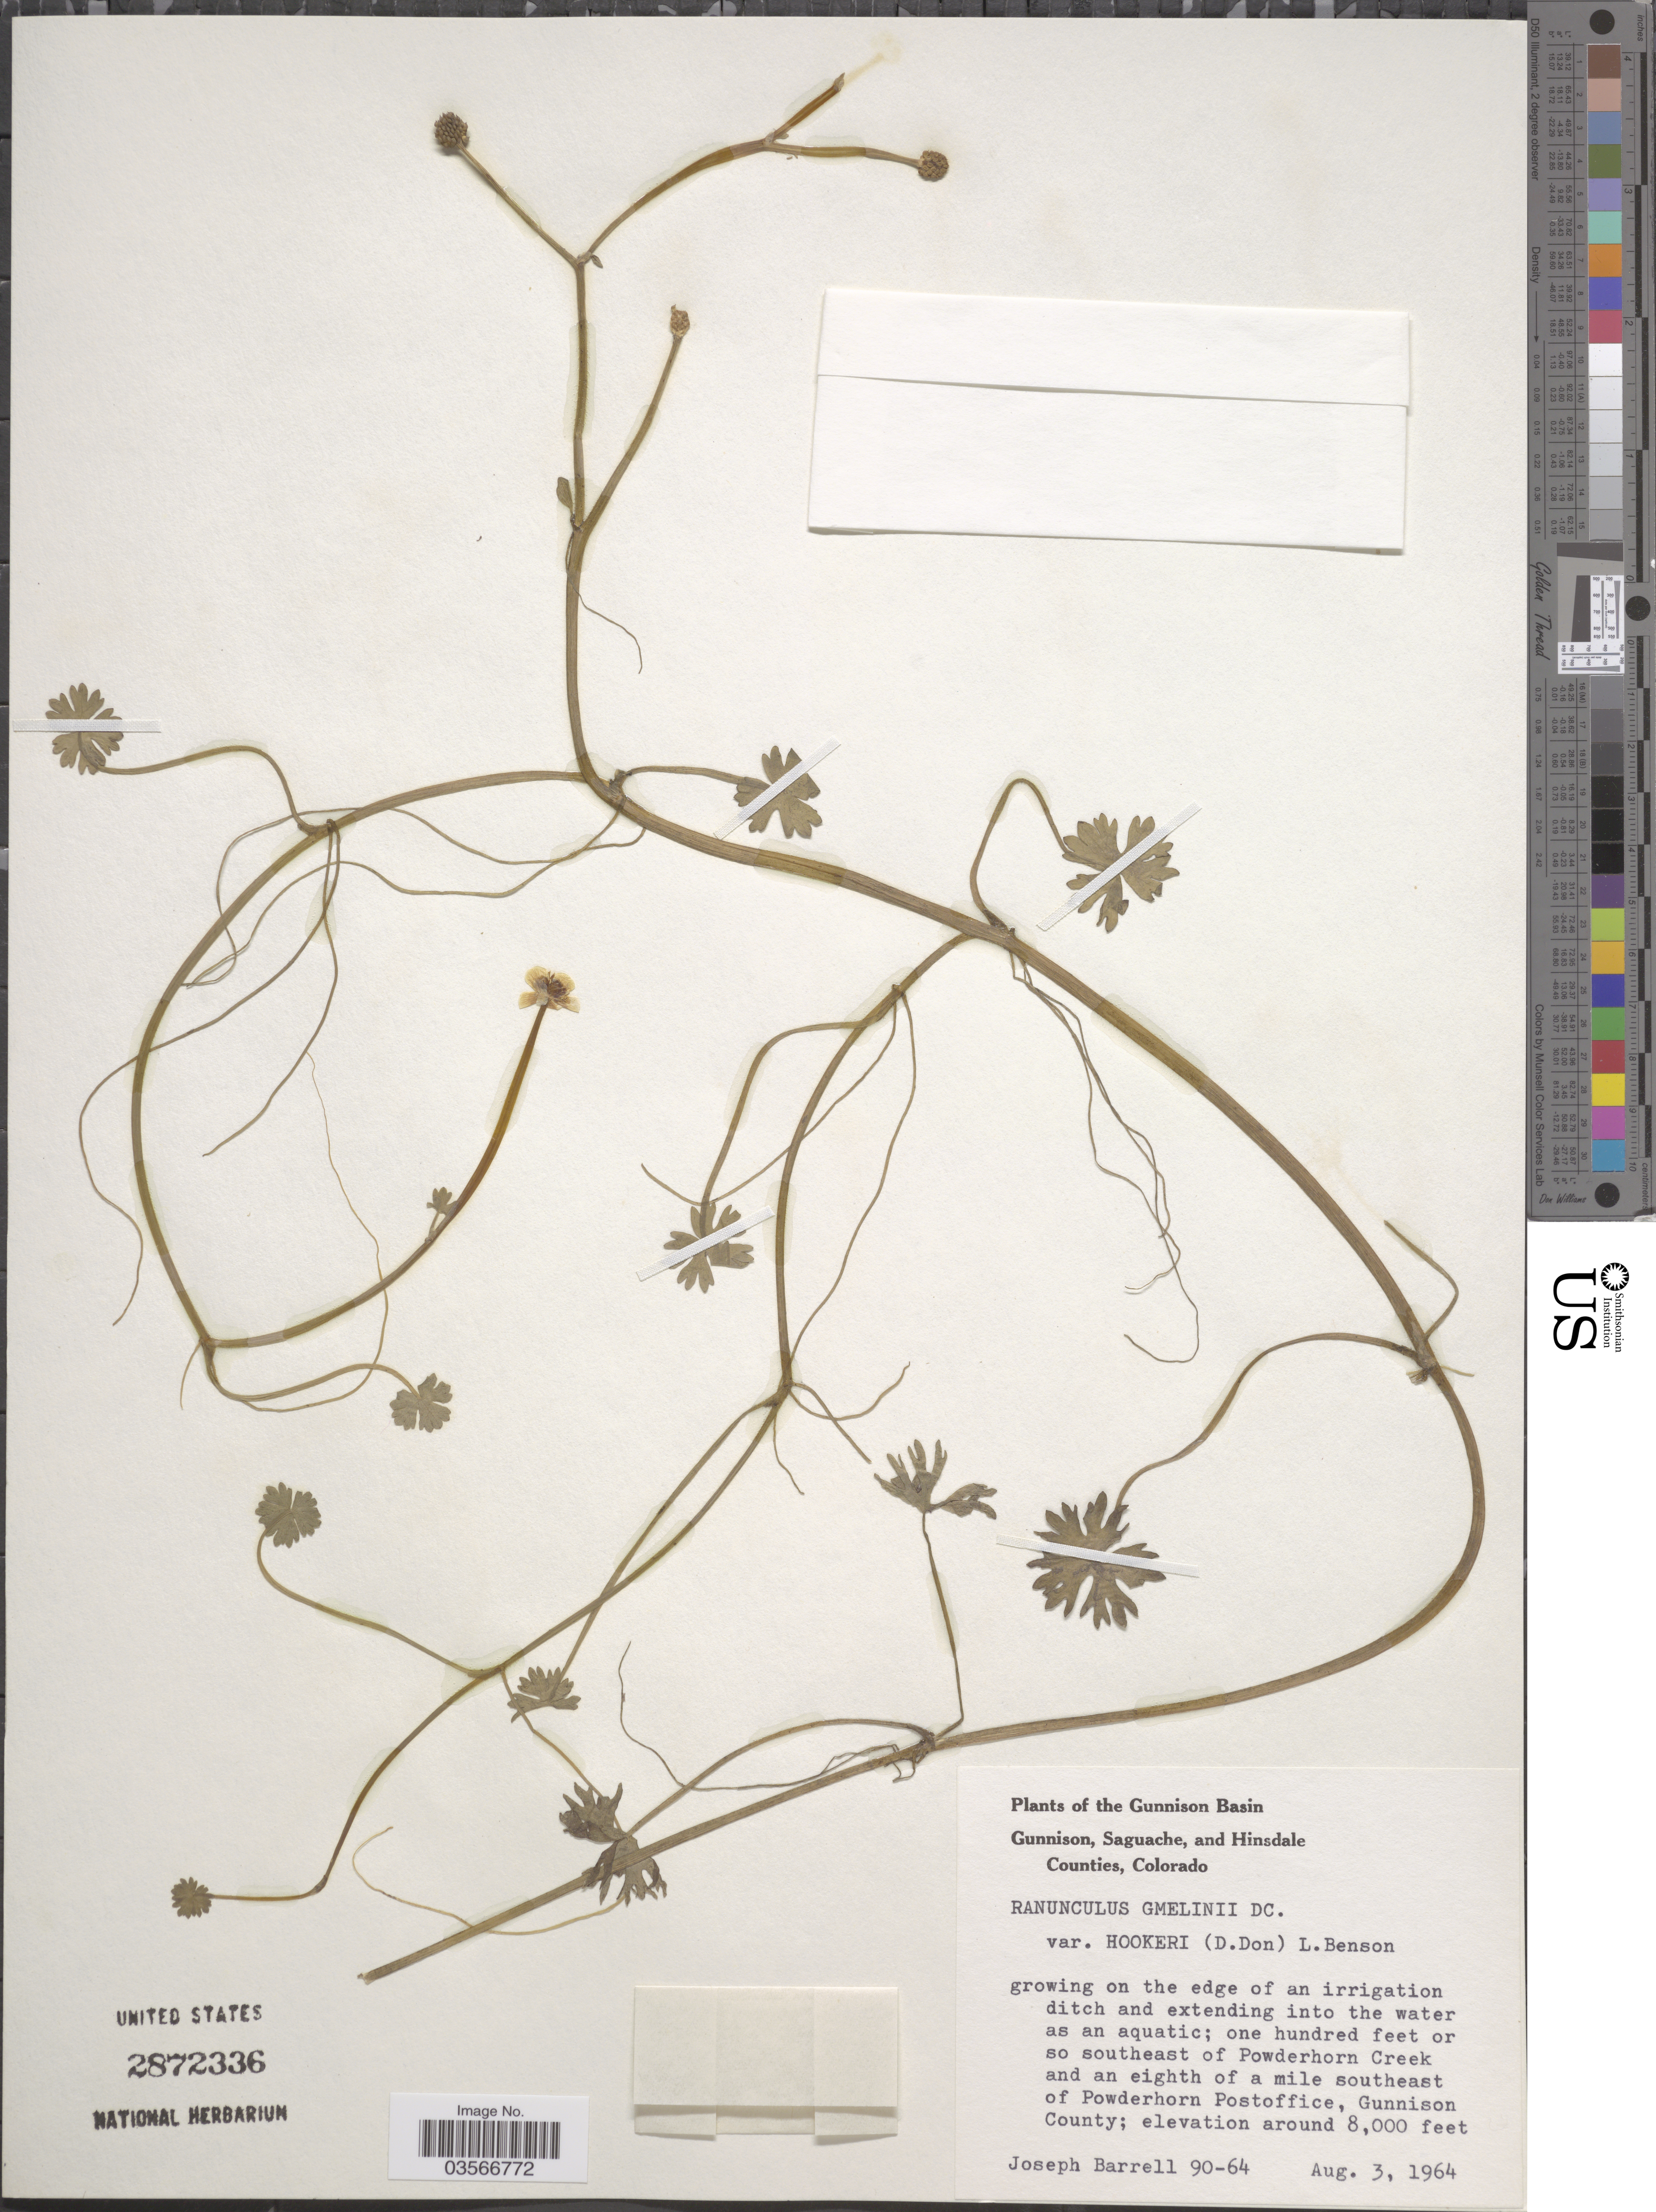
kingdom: Plantae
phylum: Tracheophyta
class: Magnoliopsida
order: Ranunculales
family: Ranunculaceae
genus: Ranunculus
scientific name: Ranunculus gmelinii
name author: DC.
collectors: J. Barrell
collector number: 90-64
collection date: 1964-08-03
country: United States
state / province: Colorado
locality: The Gunnison Basin. Gunnison. One hundred foot or so southeast of Powderhorn Creek and an eight of a mile southeast of Powderhorn Postoffice, Gunnison County.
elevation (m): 2438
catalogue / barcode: US 2872336